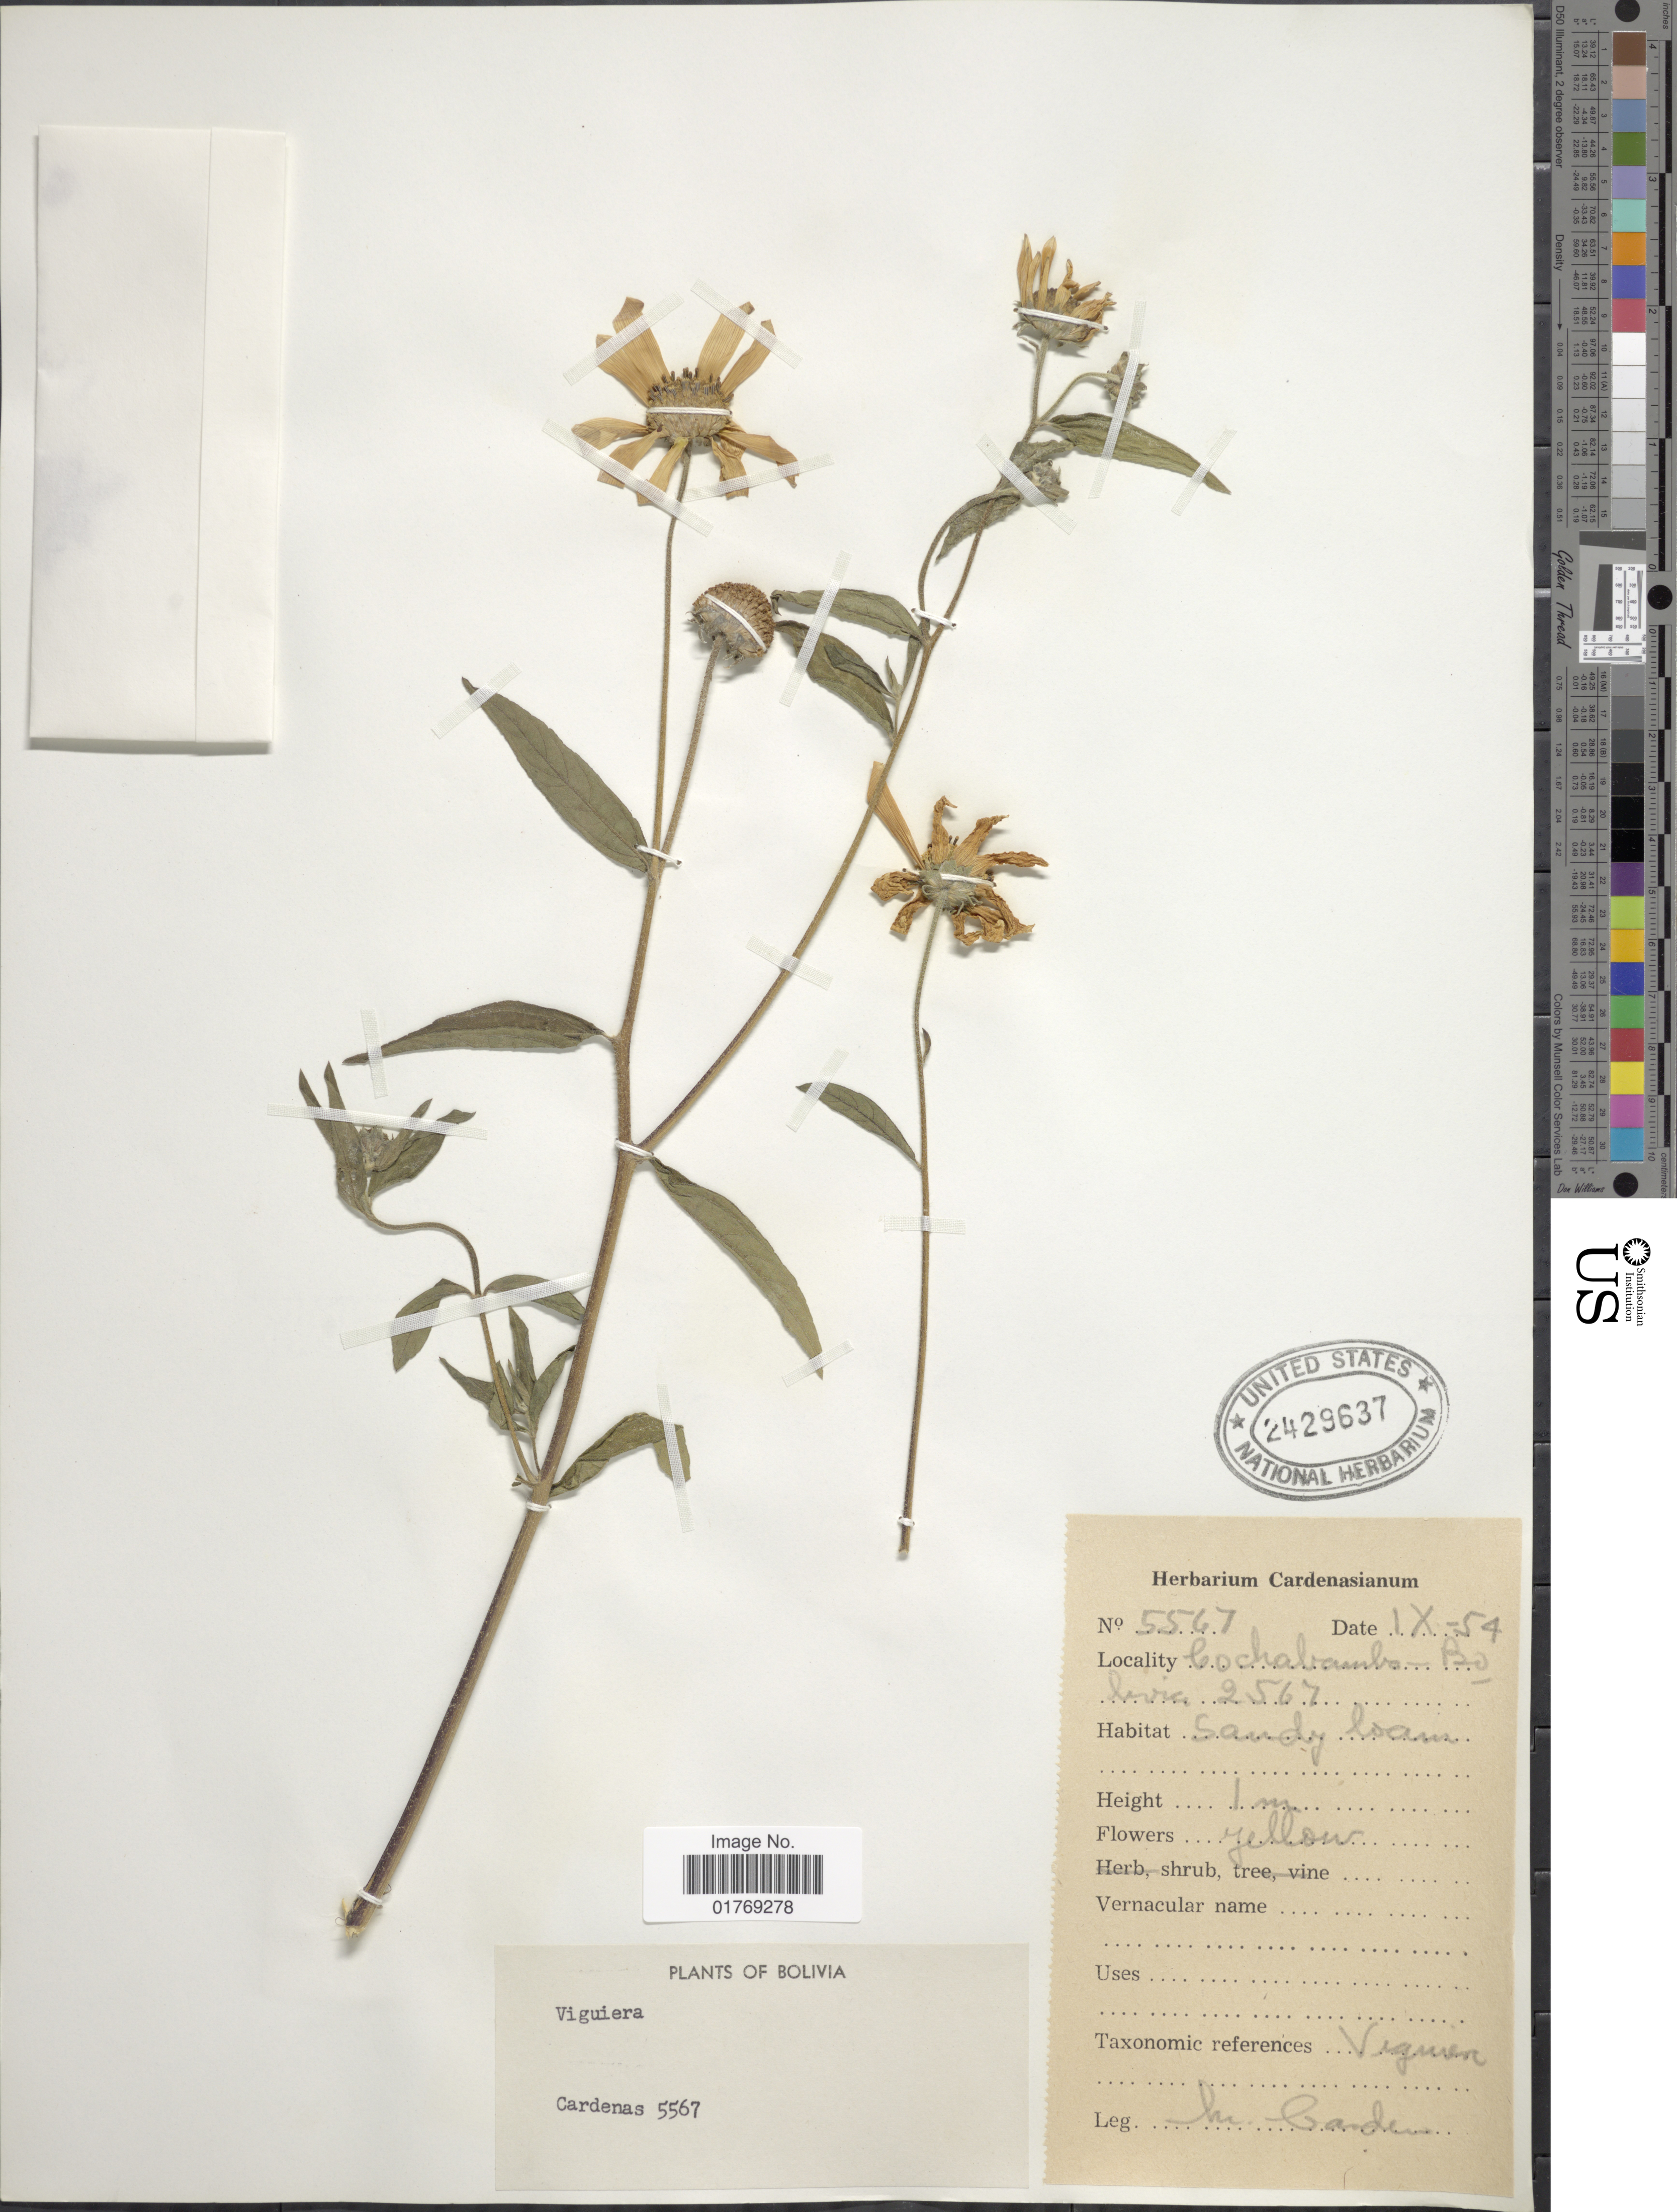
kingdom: Plantae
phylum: Tracheophyta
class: Magnoliopsida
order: Asterales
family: Asteraceae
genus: Viguiera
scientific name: Viguiera sp.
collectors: M. Cárdenas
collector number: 5547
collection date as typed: Transcribed d/m/y: /9/54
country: Bolivia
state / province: Cochabamba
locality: Cochabamba - Bolivia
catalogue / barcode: US 2429637